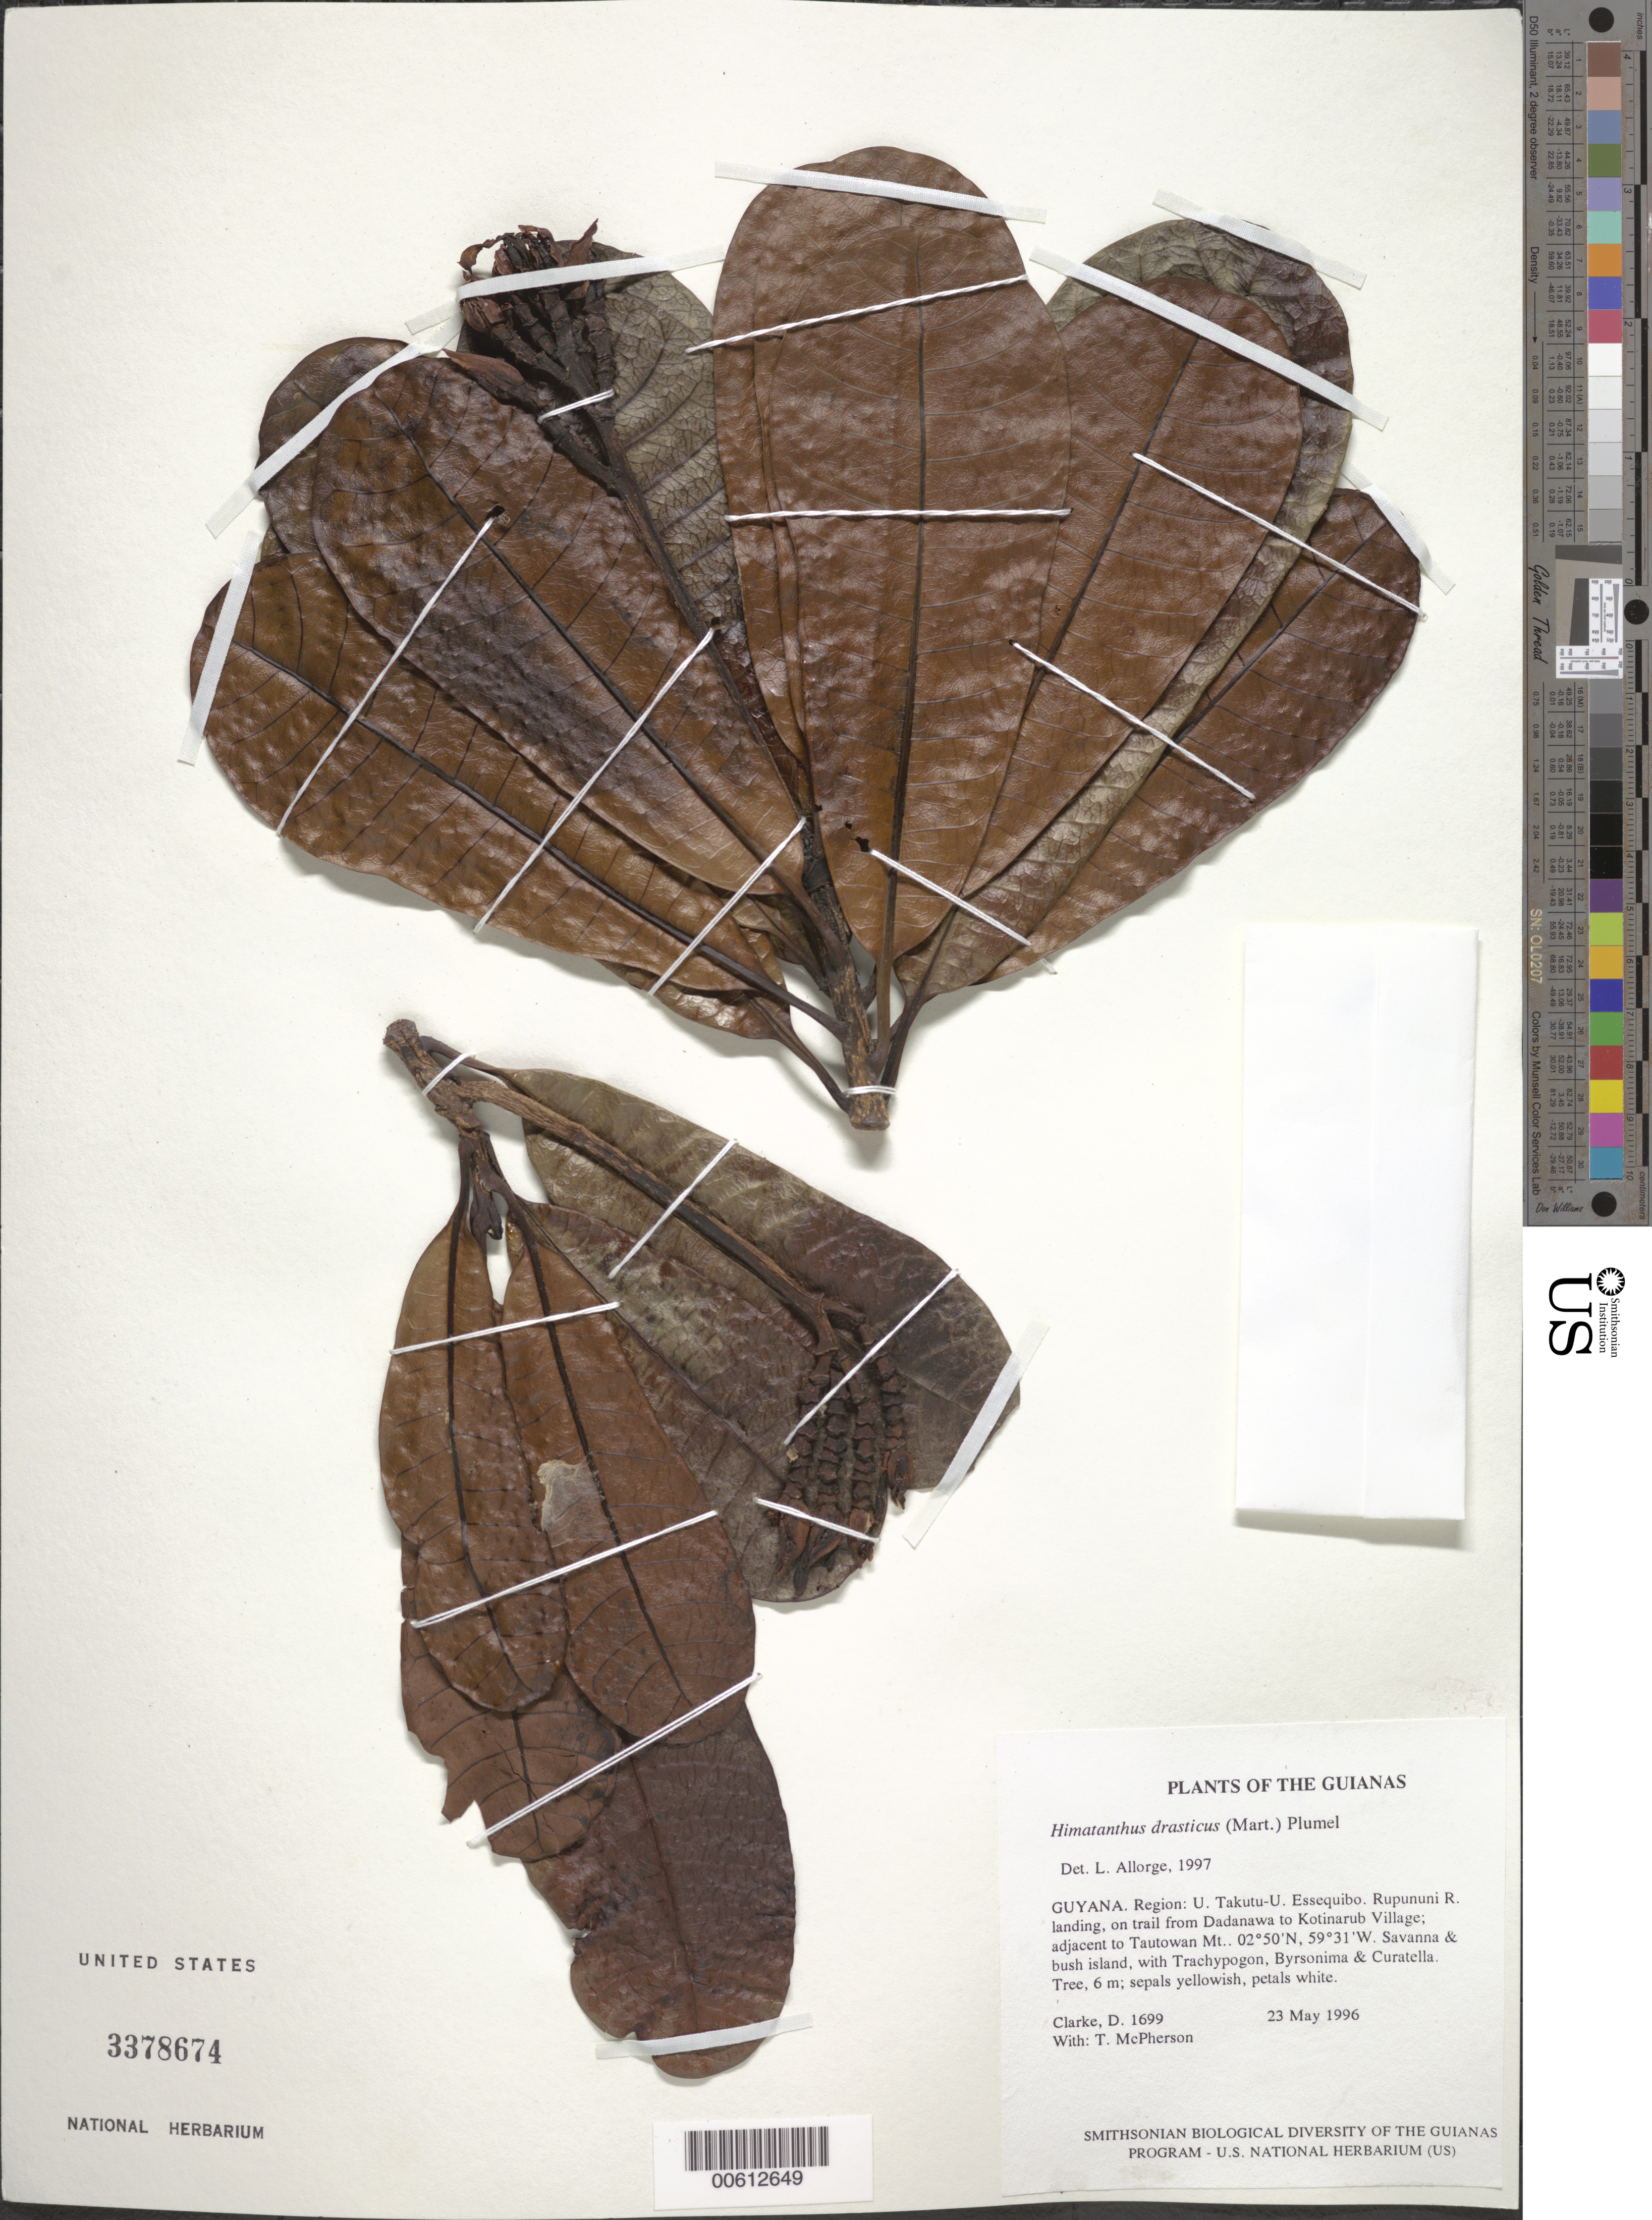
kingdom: Plantae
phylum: Tracheophyta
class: Magnoliopsida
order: Gentianales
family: Apocynaceae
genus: Himatanthus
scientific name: Himatanthus drasticus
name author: (Mart.) Plumel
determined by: Allorge, L.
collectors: H. D. Clarke & T. McPherson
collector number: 1699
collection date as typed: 23 May 1996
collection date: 1996-05-23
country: Guyana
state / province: U. Takutu-U. Essequibo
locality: Rupununi R. landing, on trail from Dadanawa to Kotinarub Village; adjacent to Tautowan Mt.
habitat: Savanna & bush island, with Trachypogon, Byrsonima & Curatella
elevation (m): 100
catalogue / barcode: US 3378674